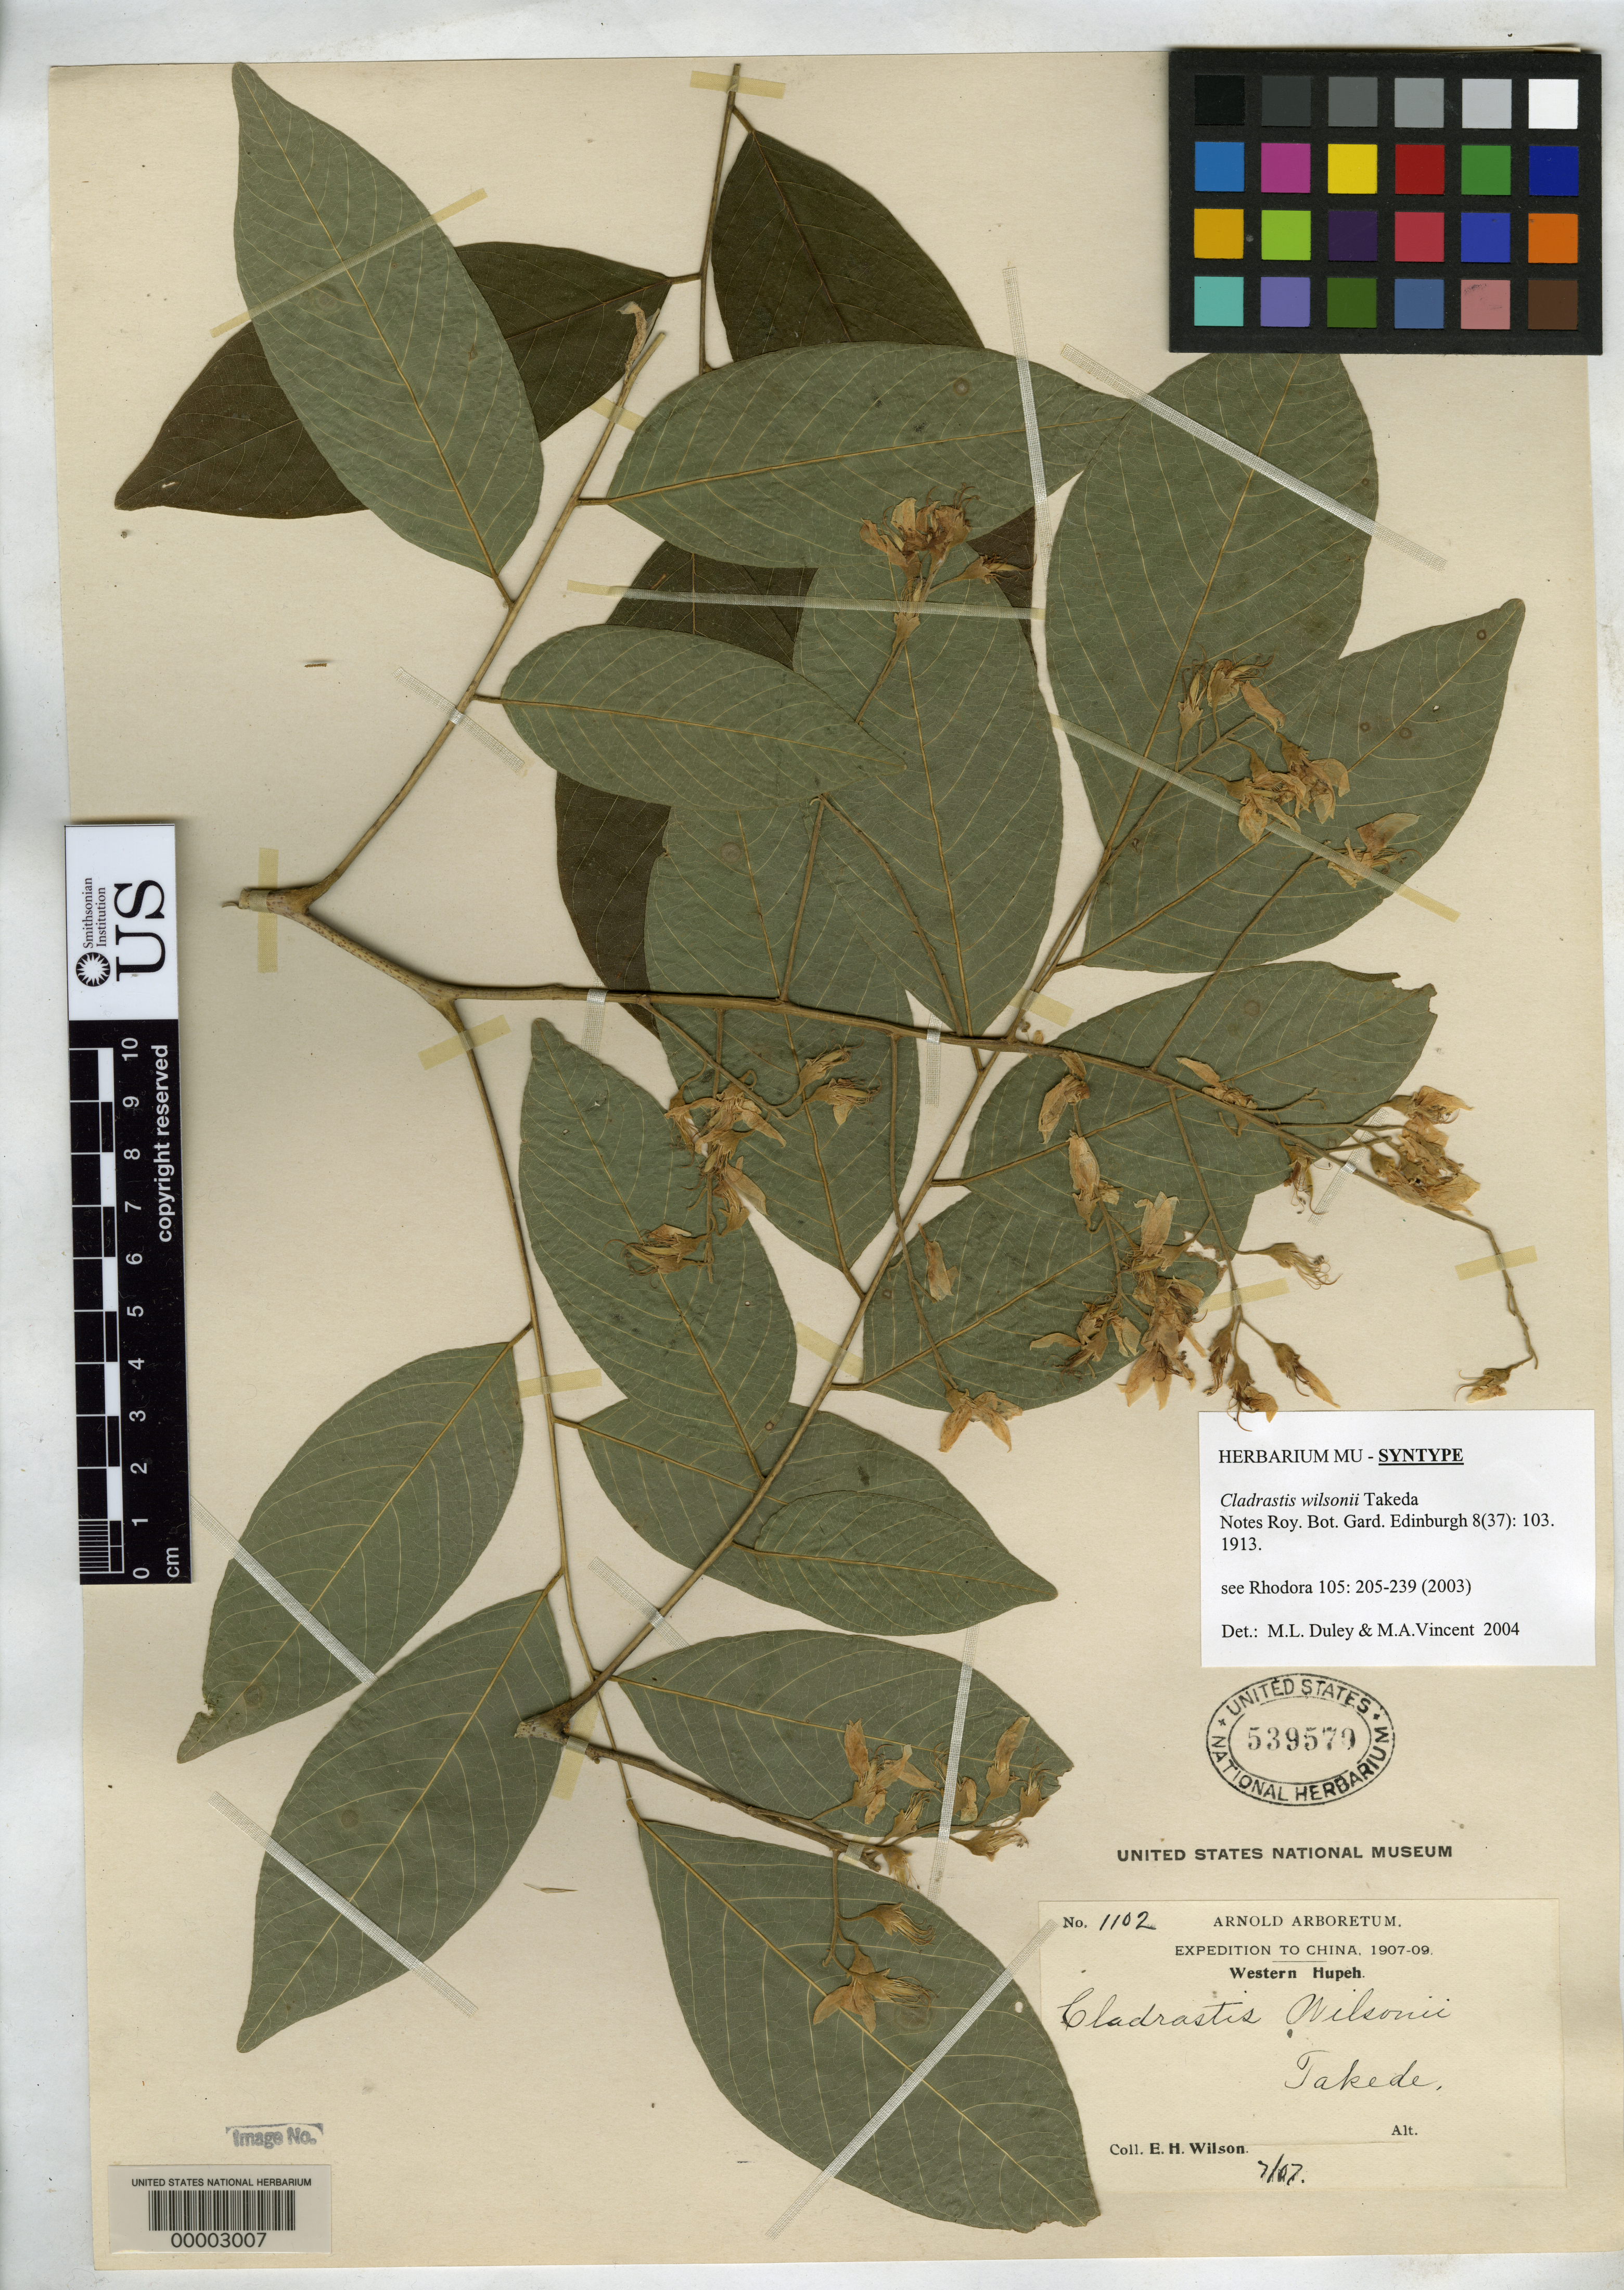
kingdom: Plantae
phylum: Tracheophyta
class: Magnoliopsida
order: Fabales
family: Fabaceae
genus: Cladrastis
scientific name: Cladrastis wilsonii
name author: Takeda in Sarg.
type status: Isosyntype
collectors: E. H. Wilson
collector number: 1102 P.p.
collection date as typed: Jul 1907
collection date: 1907-07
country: China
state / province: Hubei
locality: Western Hupeh.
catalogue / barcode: US 539570